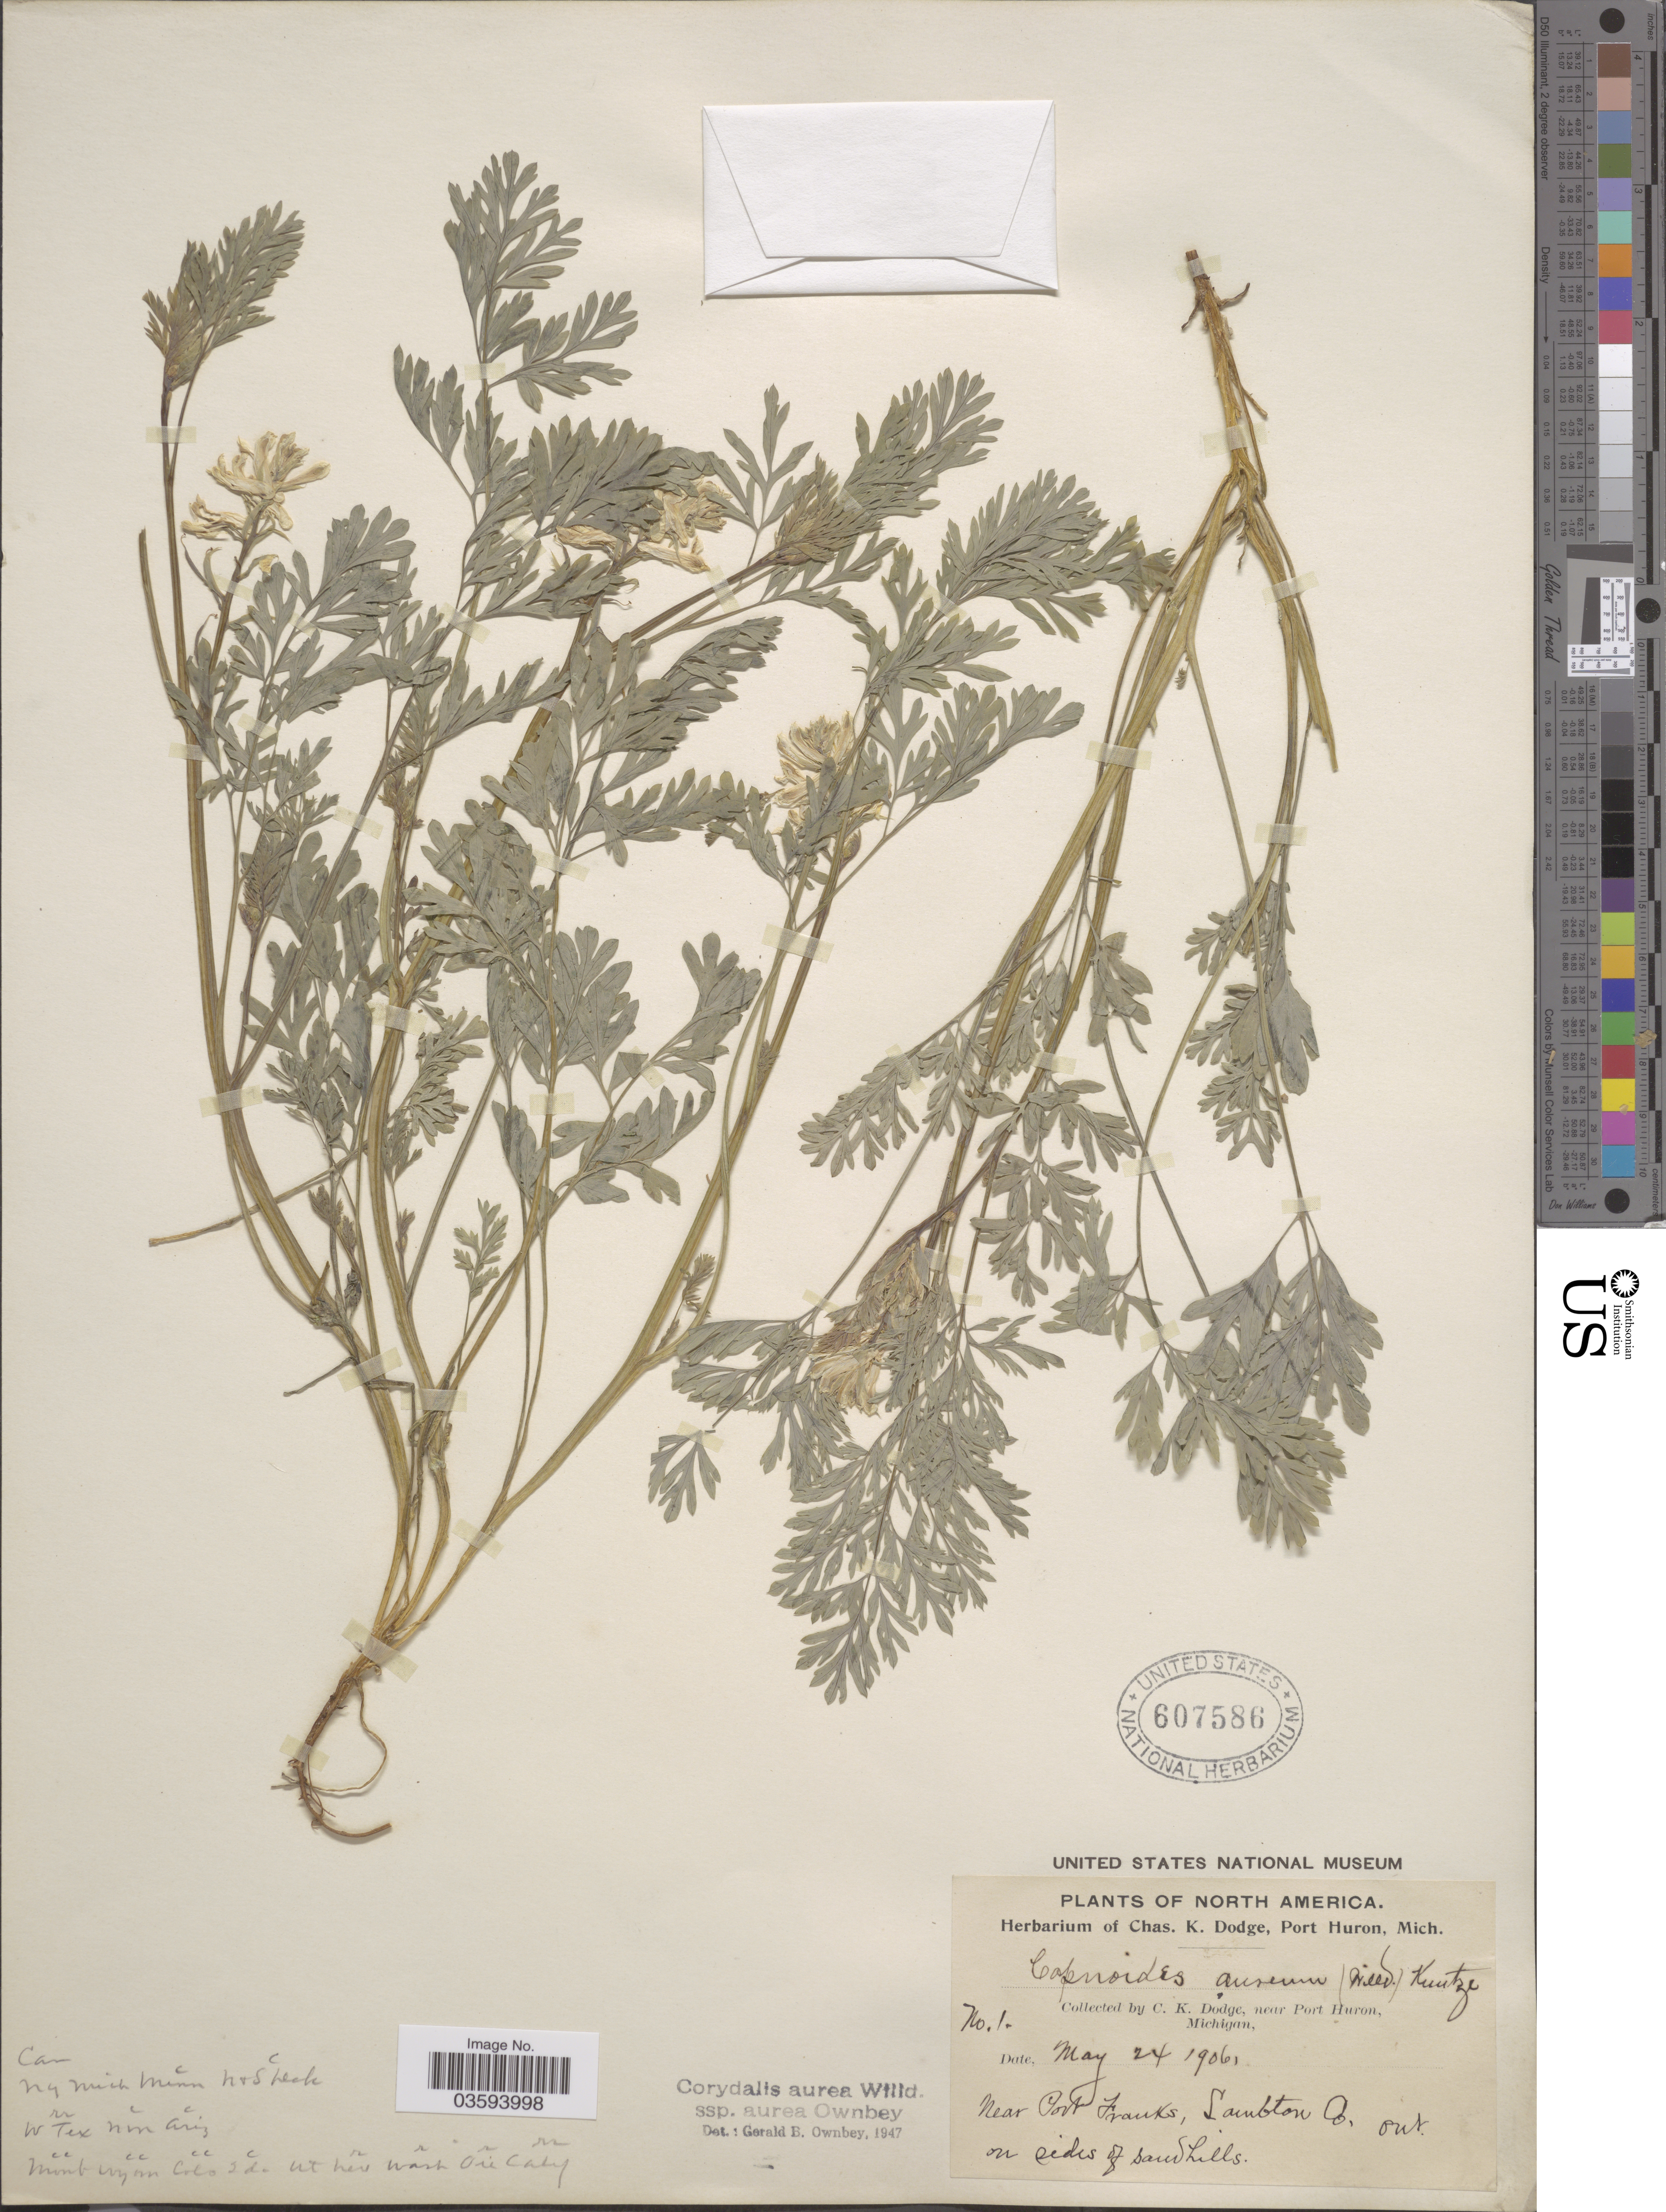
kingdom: Plantae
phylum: Tracheophyta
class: Magnoliopsida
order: Ranunculales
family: Papaveraceae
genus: Corydalis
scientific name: Corydalis aurea subsp. aurea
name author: Willd.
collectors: C. K. Dodge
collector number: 1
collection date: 1906-05-24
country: Canada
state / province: Ontario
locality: Near Port Franks, Lambton Co. out on sides of sandhills.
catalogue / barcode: US 607586